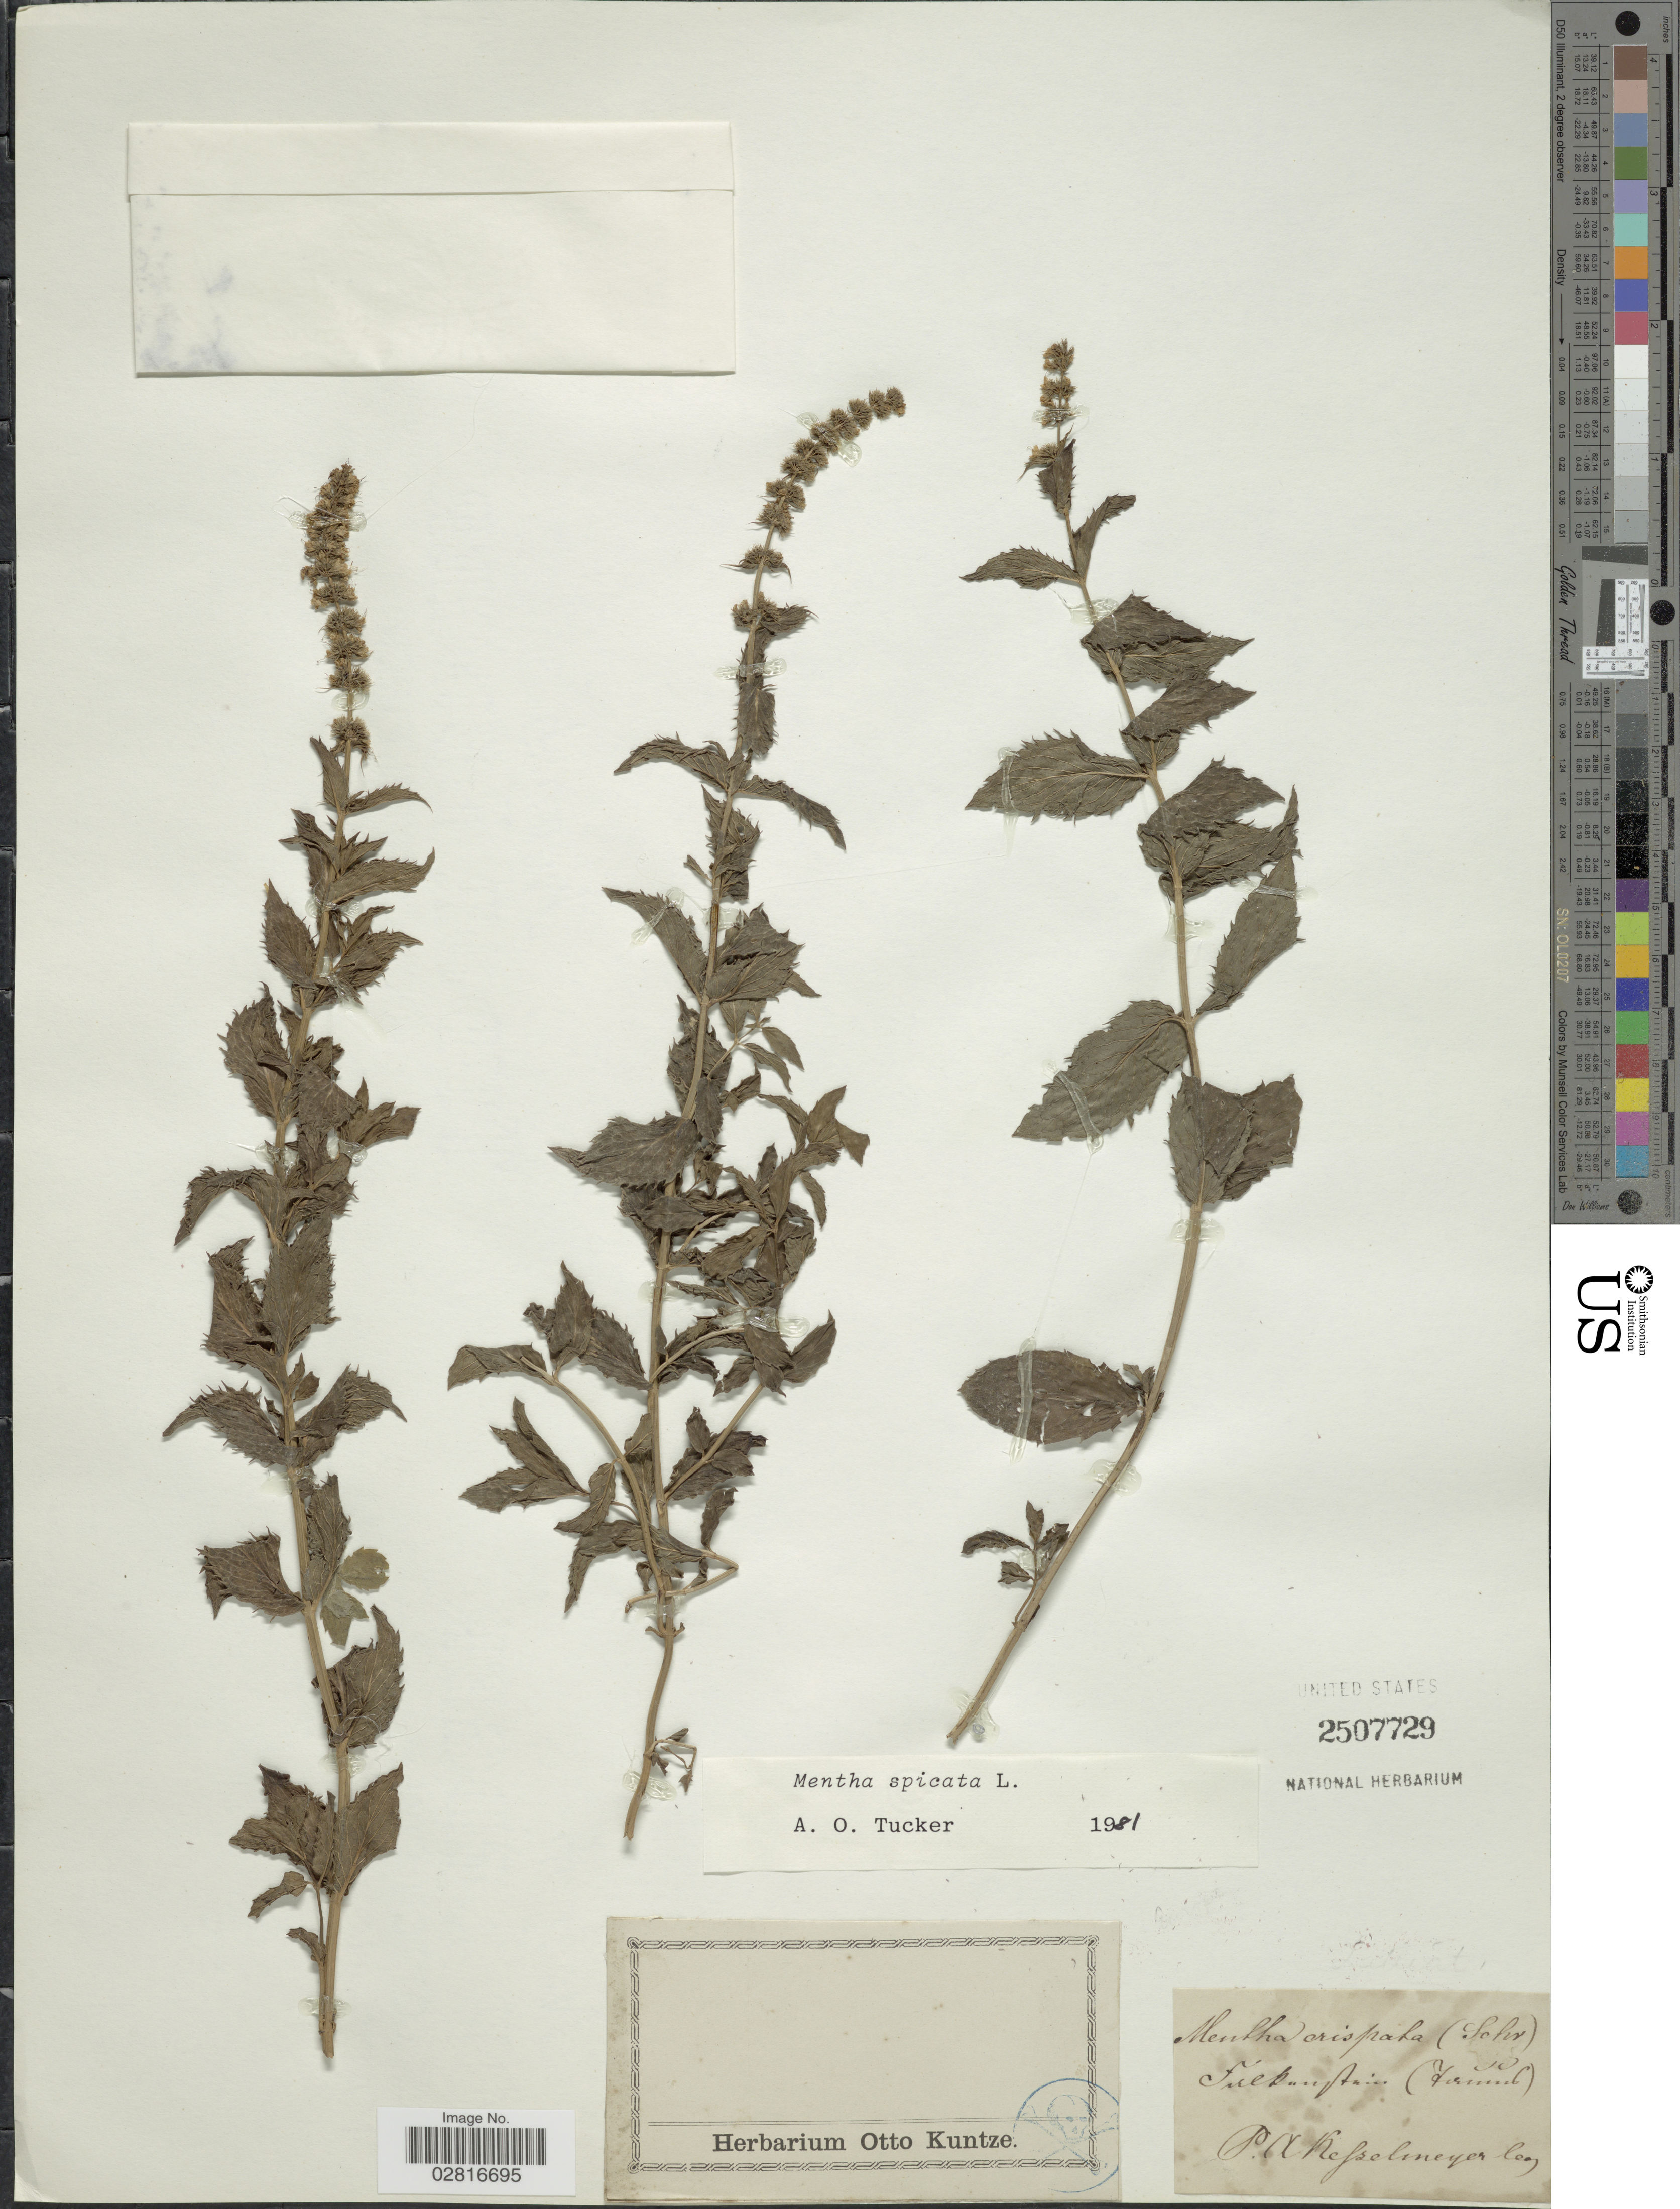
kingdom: Plantae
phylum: Tracheophyta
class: Magnoliopsida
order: Lamiales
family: Lamiaceae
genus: Mentha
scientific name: Mentha spicata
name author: L.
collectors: P. Kefselmeyer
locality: Fielhunjtuin (Farmul) [interpreted]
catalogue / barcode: US 2507729